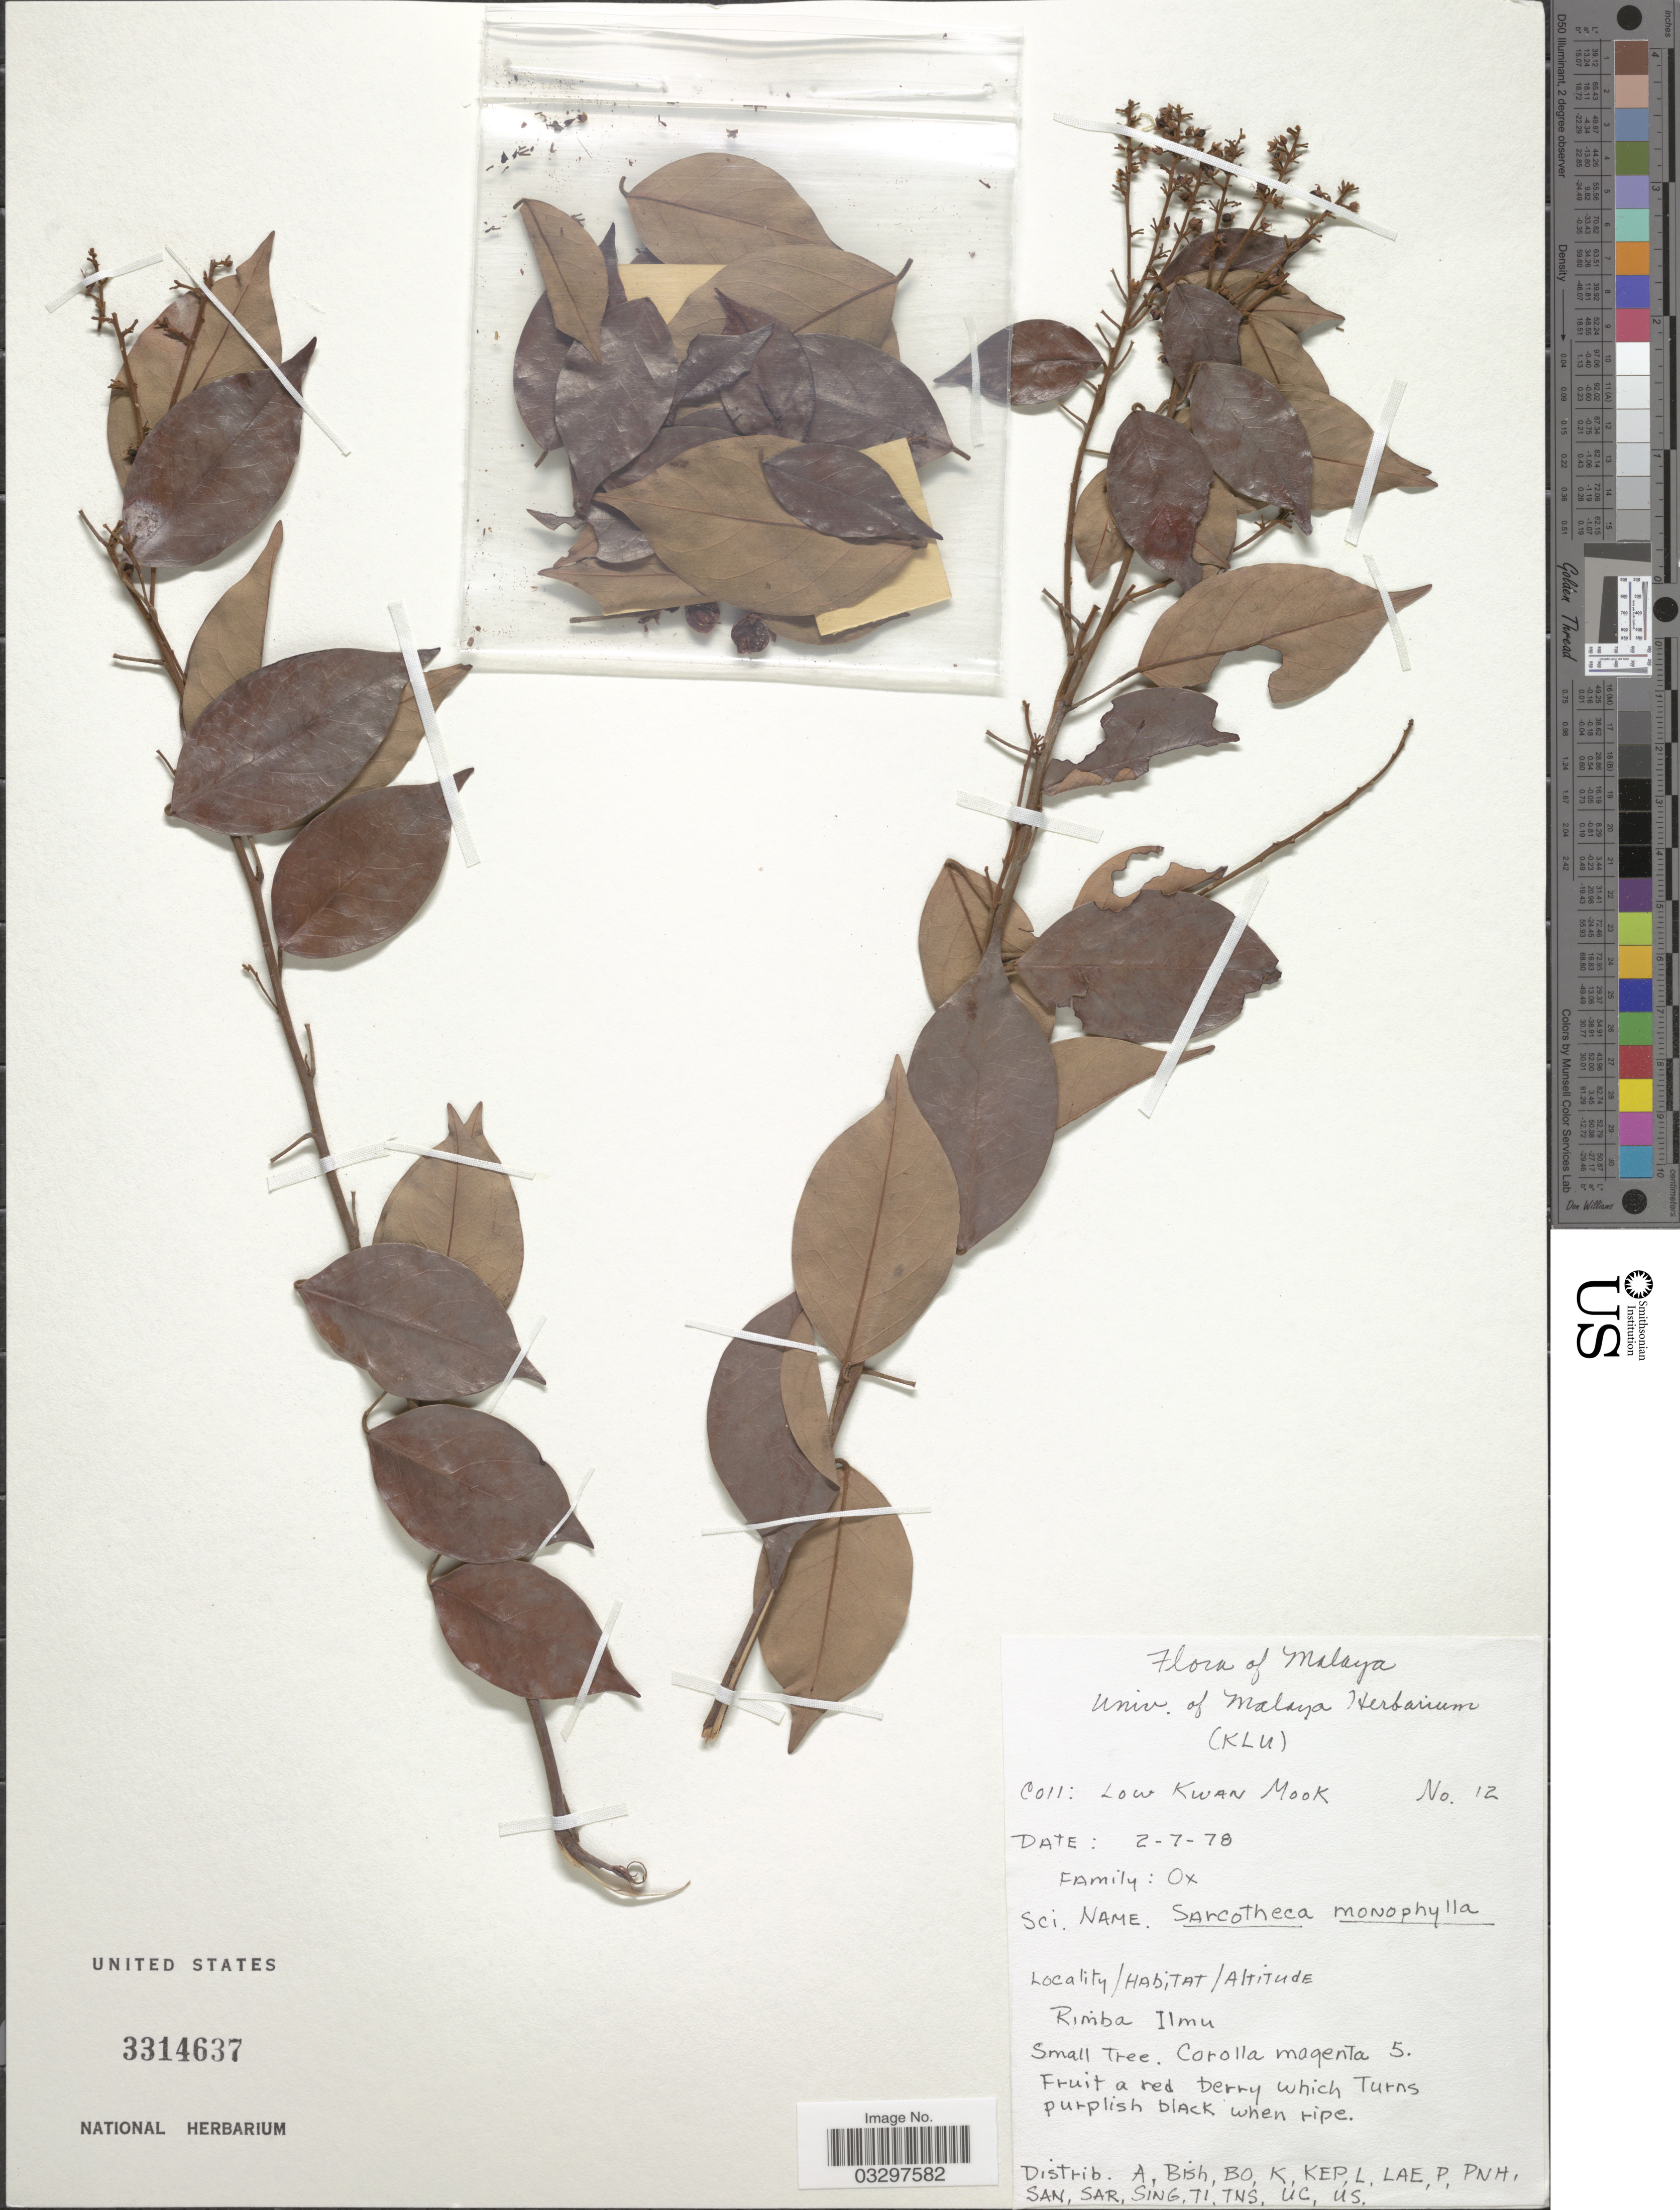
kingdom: Plantae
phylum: Tracheophyta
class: Magnoliopsida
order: Oxalidales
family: Oxalidaceae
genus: Sarcotheca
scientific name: Sarcotheca monophylla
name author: Hallier f.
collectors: L. Smook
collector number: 12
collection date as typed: Transcribed d/m/y: 2/7/78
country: Malaysia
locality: Malaya. Rimba Ilmu.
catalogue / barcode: US 3314637